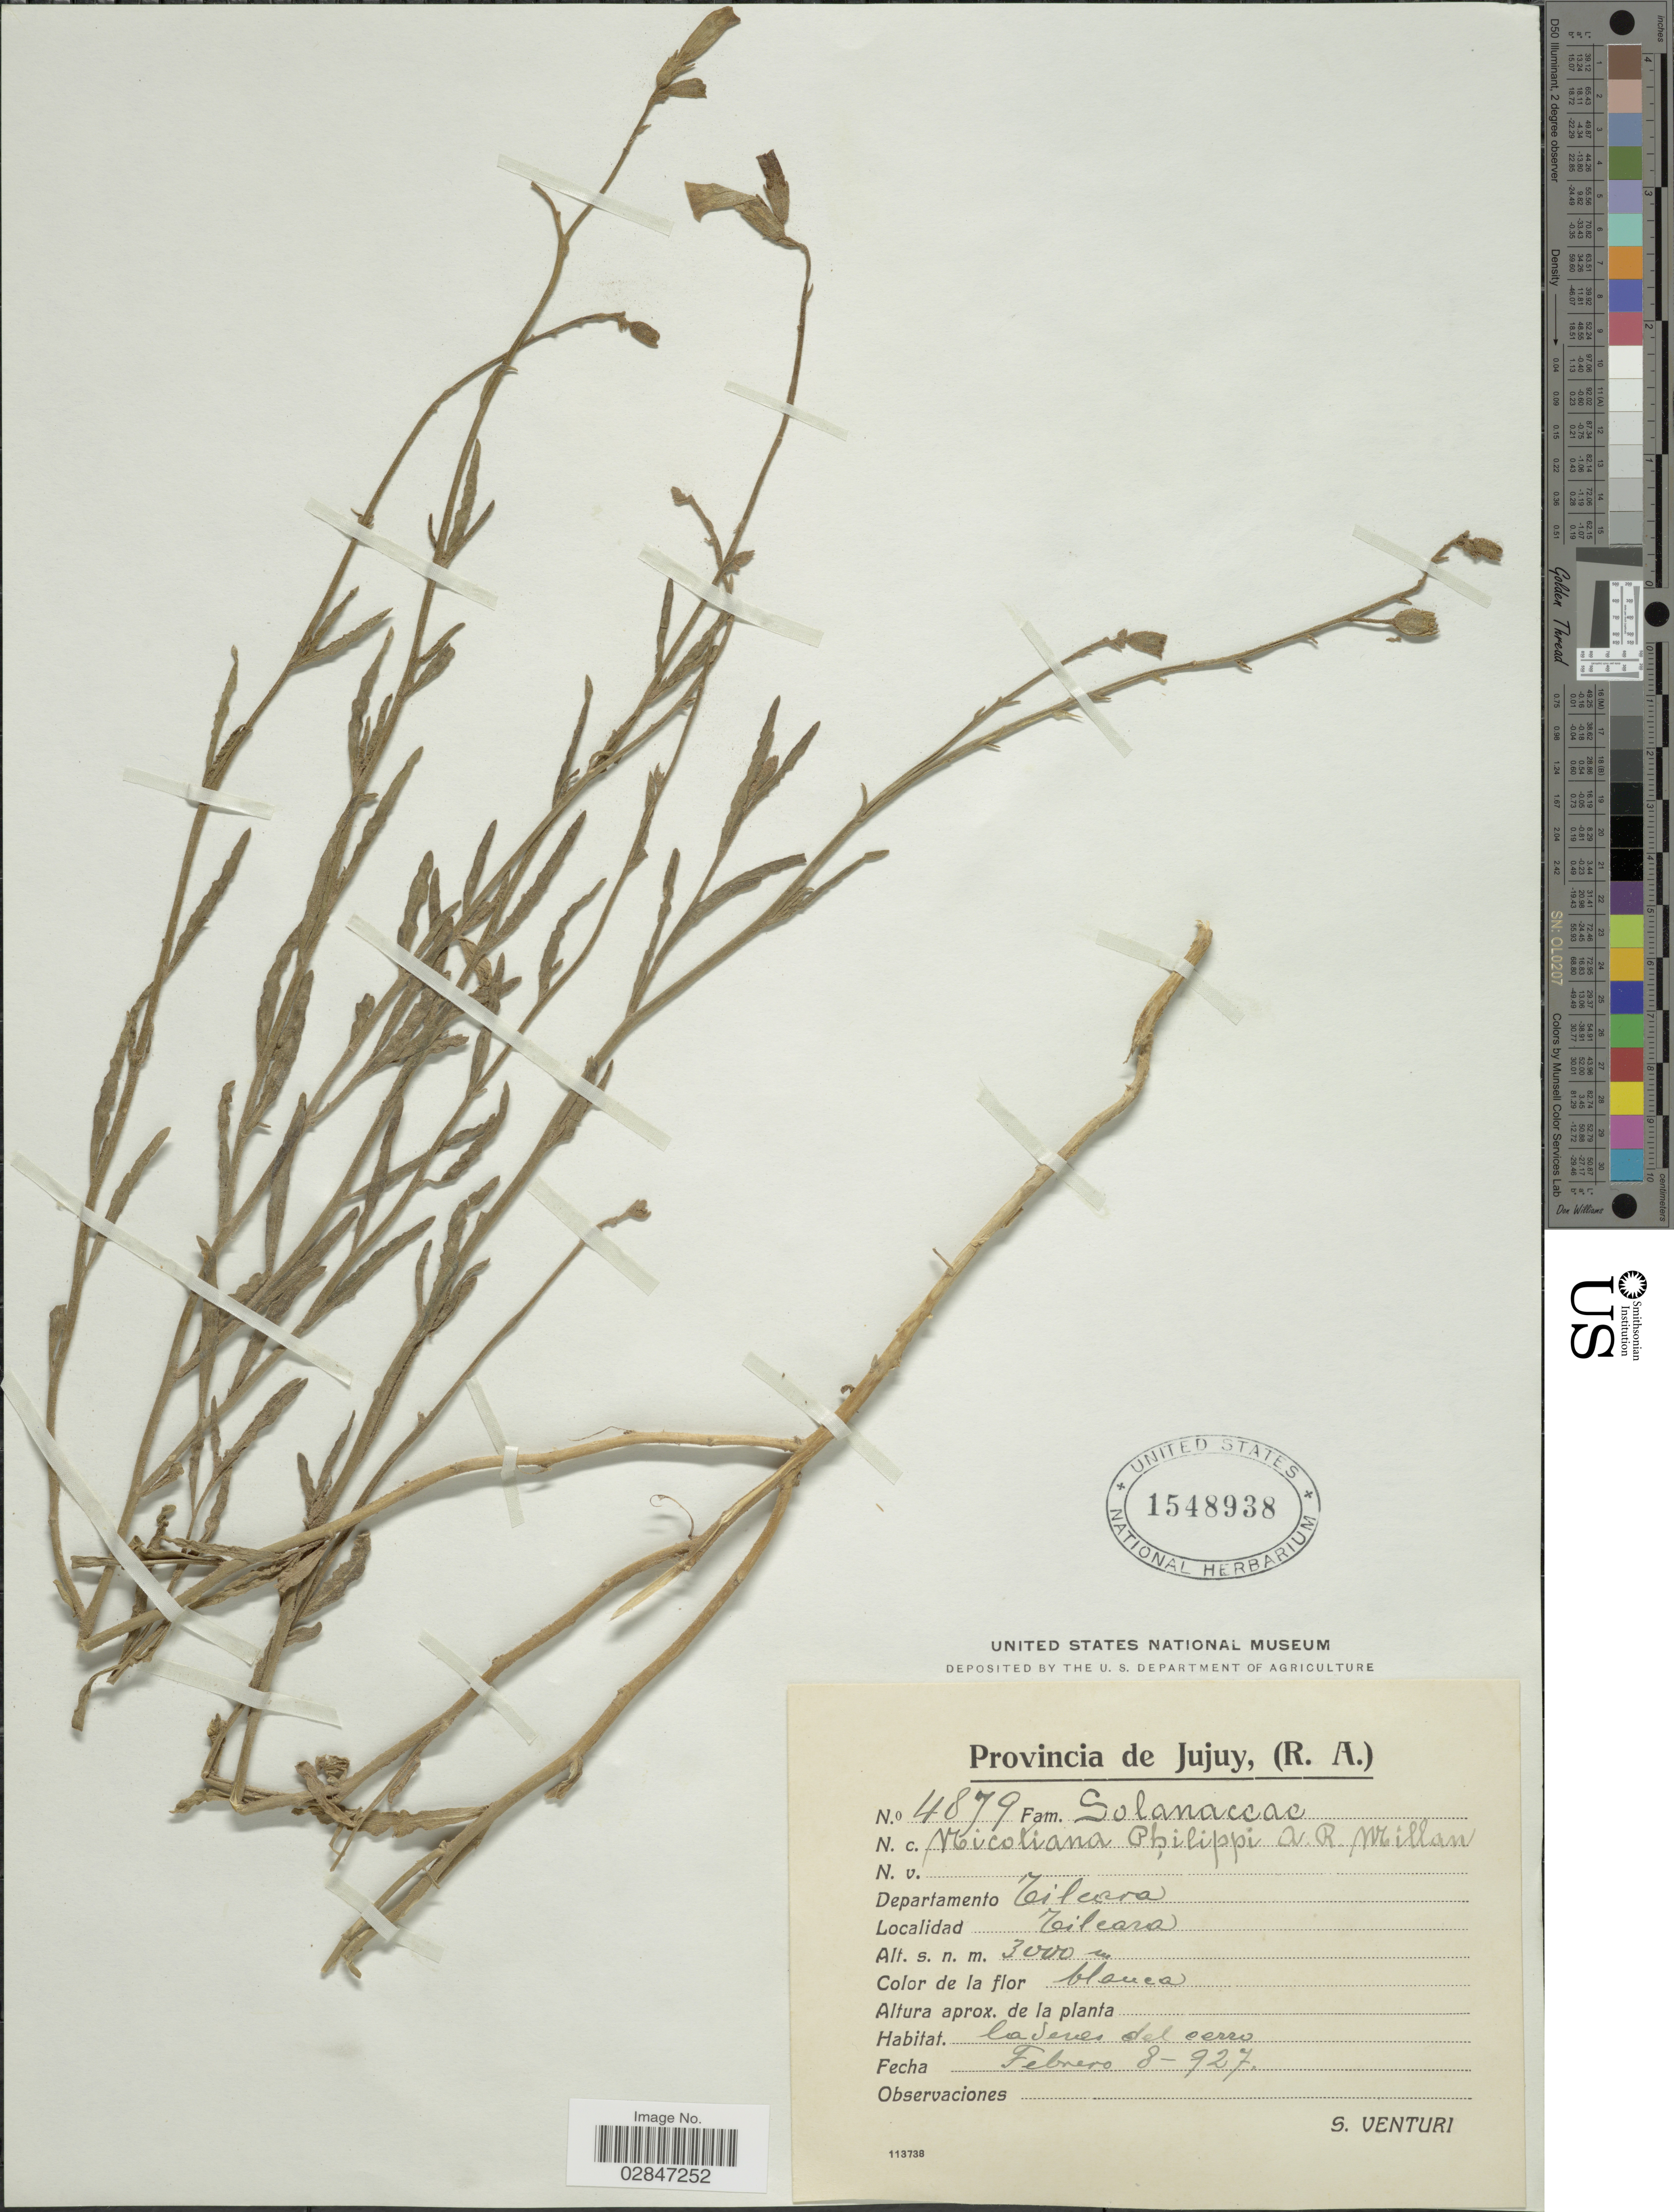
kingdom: Plantae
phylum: Tracheophyta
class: Magnoliopsida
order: Solanales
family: Solanaceae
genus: Nicotiana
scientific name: Nicotiana petunioides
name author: (Griseb.) Millán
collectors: S. Venturi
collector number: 4879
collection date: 1927-02-08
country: Argentina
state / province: Jujuy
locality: Provincia de Jujuy, (R. A.), Departamento Tileara, Tileara.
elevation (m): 3000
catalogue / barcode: US 1548938